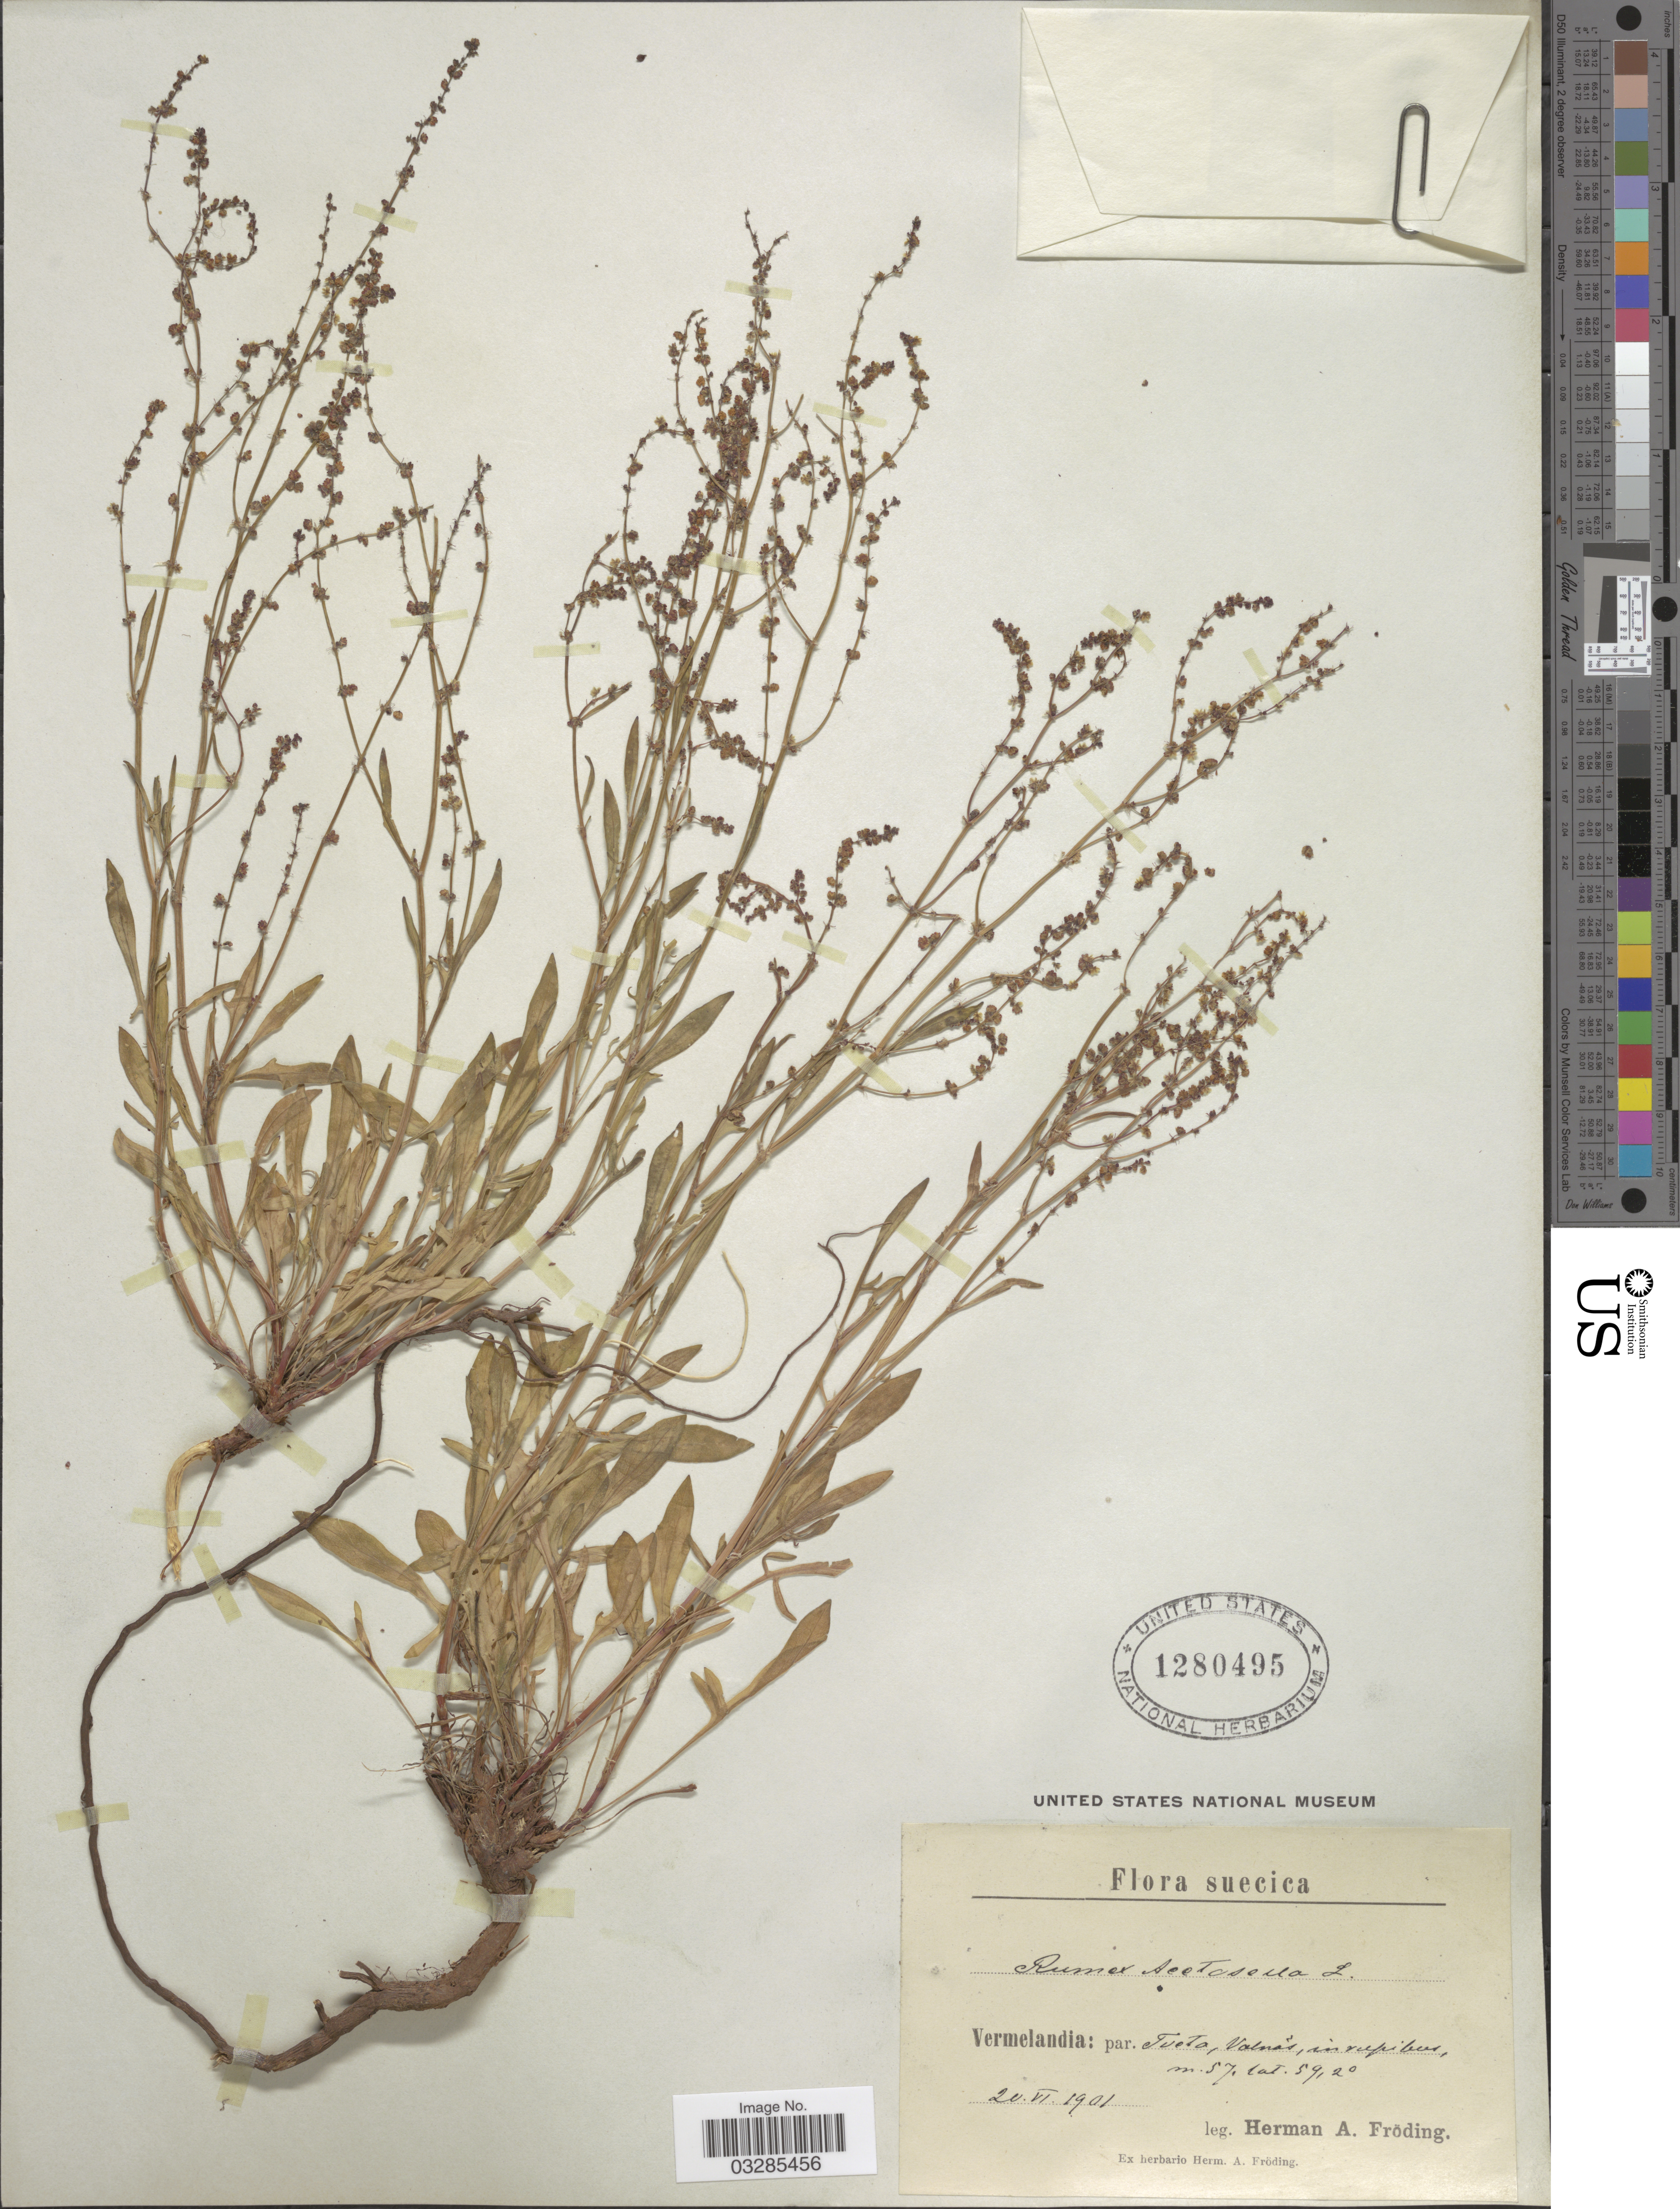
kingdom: Plantae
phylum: Tracheophyta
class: Magnoliopsida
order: Caryophyllales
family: Polygonaceae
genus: Rumex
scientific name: Rumex acetosella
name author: L.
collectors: H. Froding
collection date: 1901-06-20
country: Sweden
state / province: Varmland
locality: Suecica. Vermelandia: par. Tveta, Valnas.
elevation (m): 57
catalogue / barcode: US 1280495